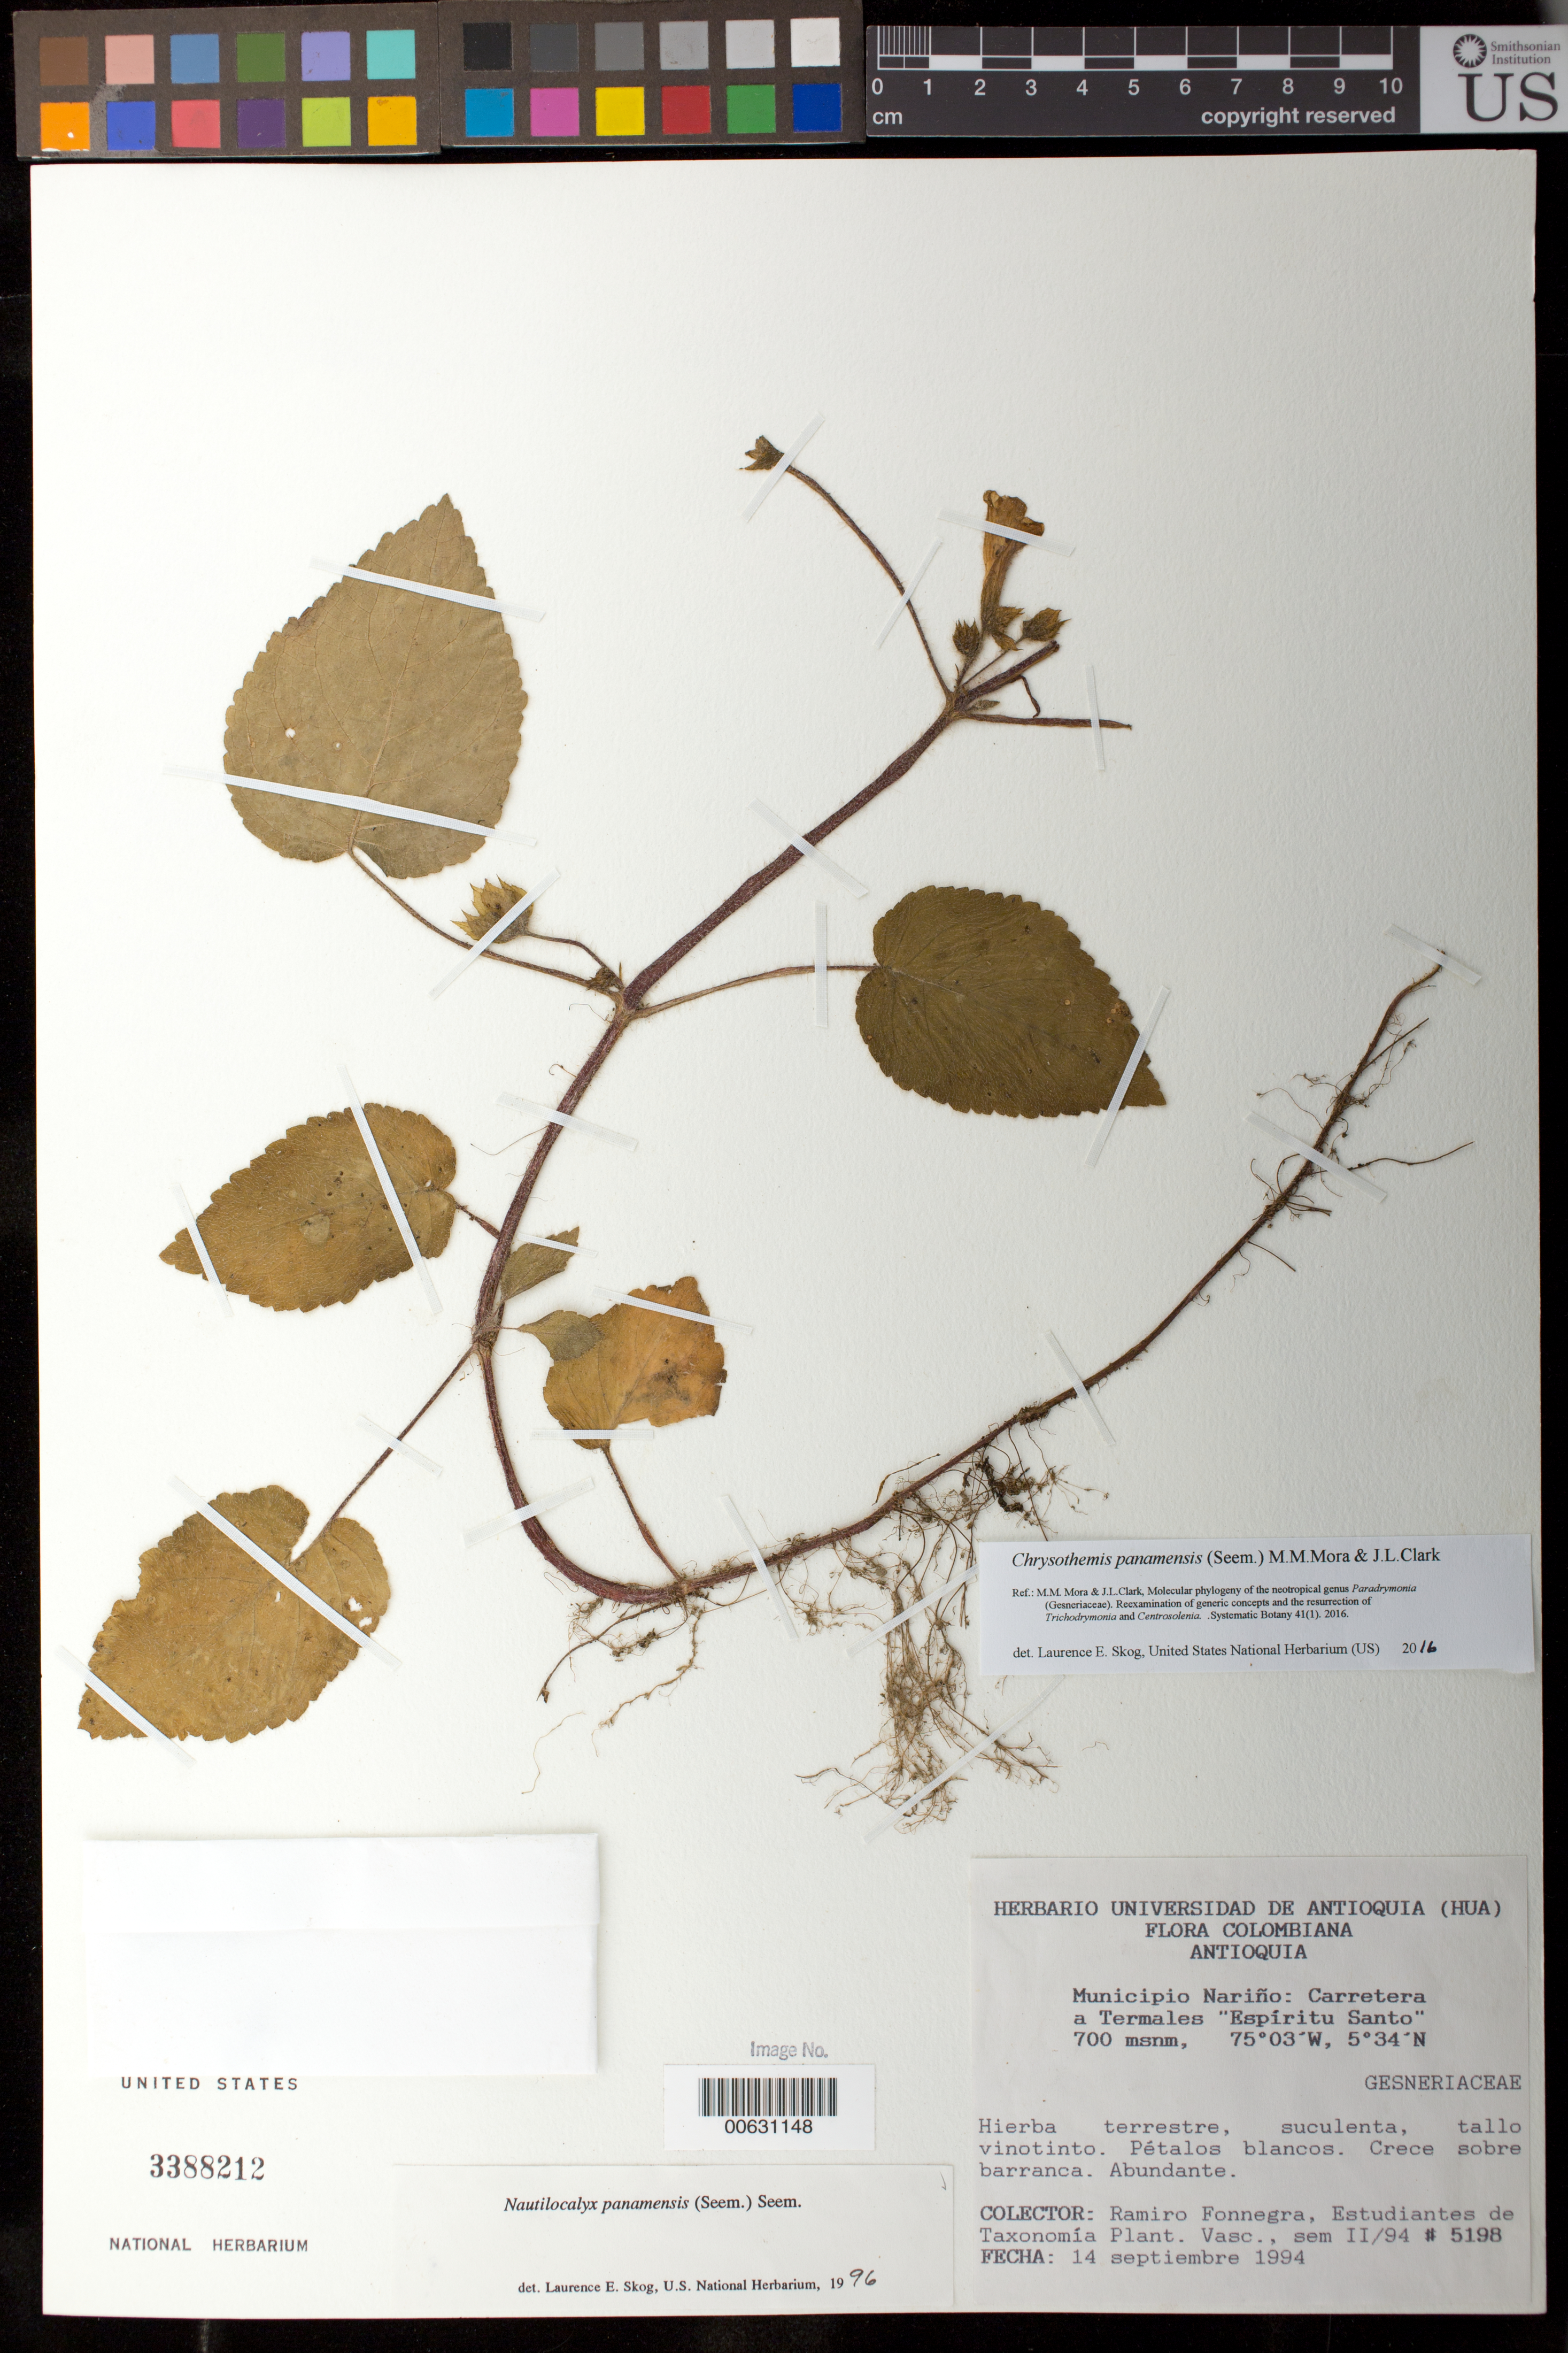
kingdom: Plantae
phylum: Tracheophyta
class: Magnoliopsida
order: Lamiales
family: Gesneriaceae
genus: Chrysothemis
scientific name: Chrysothemis panamensis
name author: (Seem.) M.M. Mora & J.L. Clark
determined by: Skog, Laurence E.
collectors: R. Fonnegra G. & Estudiantes de Taxonomía de Plant. Vasculares sem., II/94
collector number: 5198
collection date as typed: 14 Sep 1994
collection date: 1994-09-14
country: Colombia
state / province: Antioquia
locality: Mpio. Nariño: Carretera a Termales "Espíritu Santo"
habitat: Crece sobre barranca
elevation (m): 700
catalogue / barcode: US 3388212